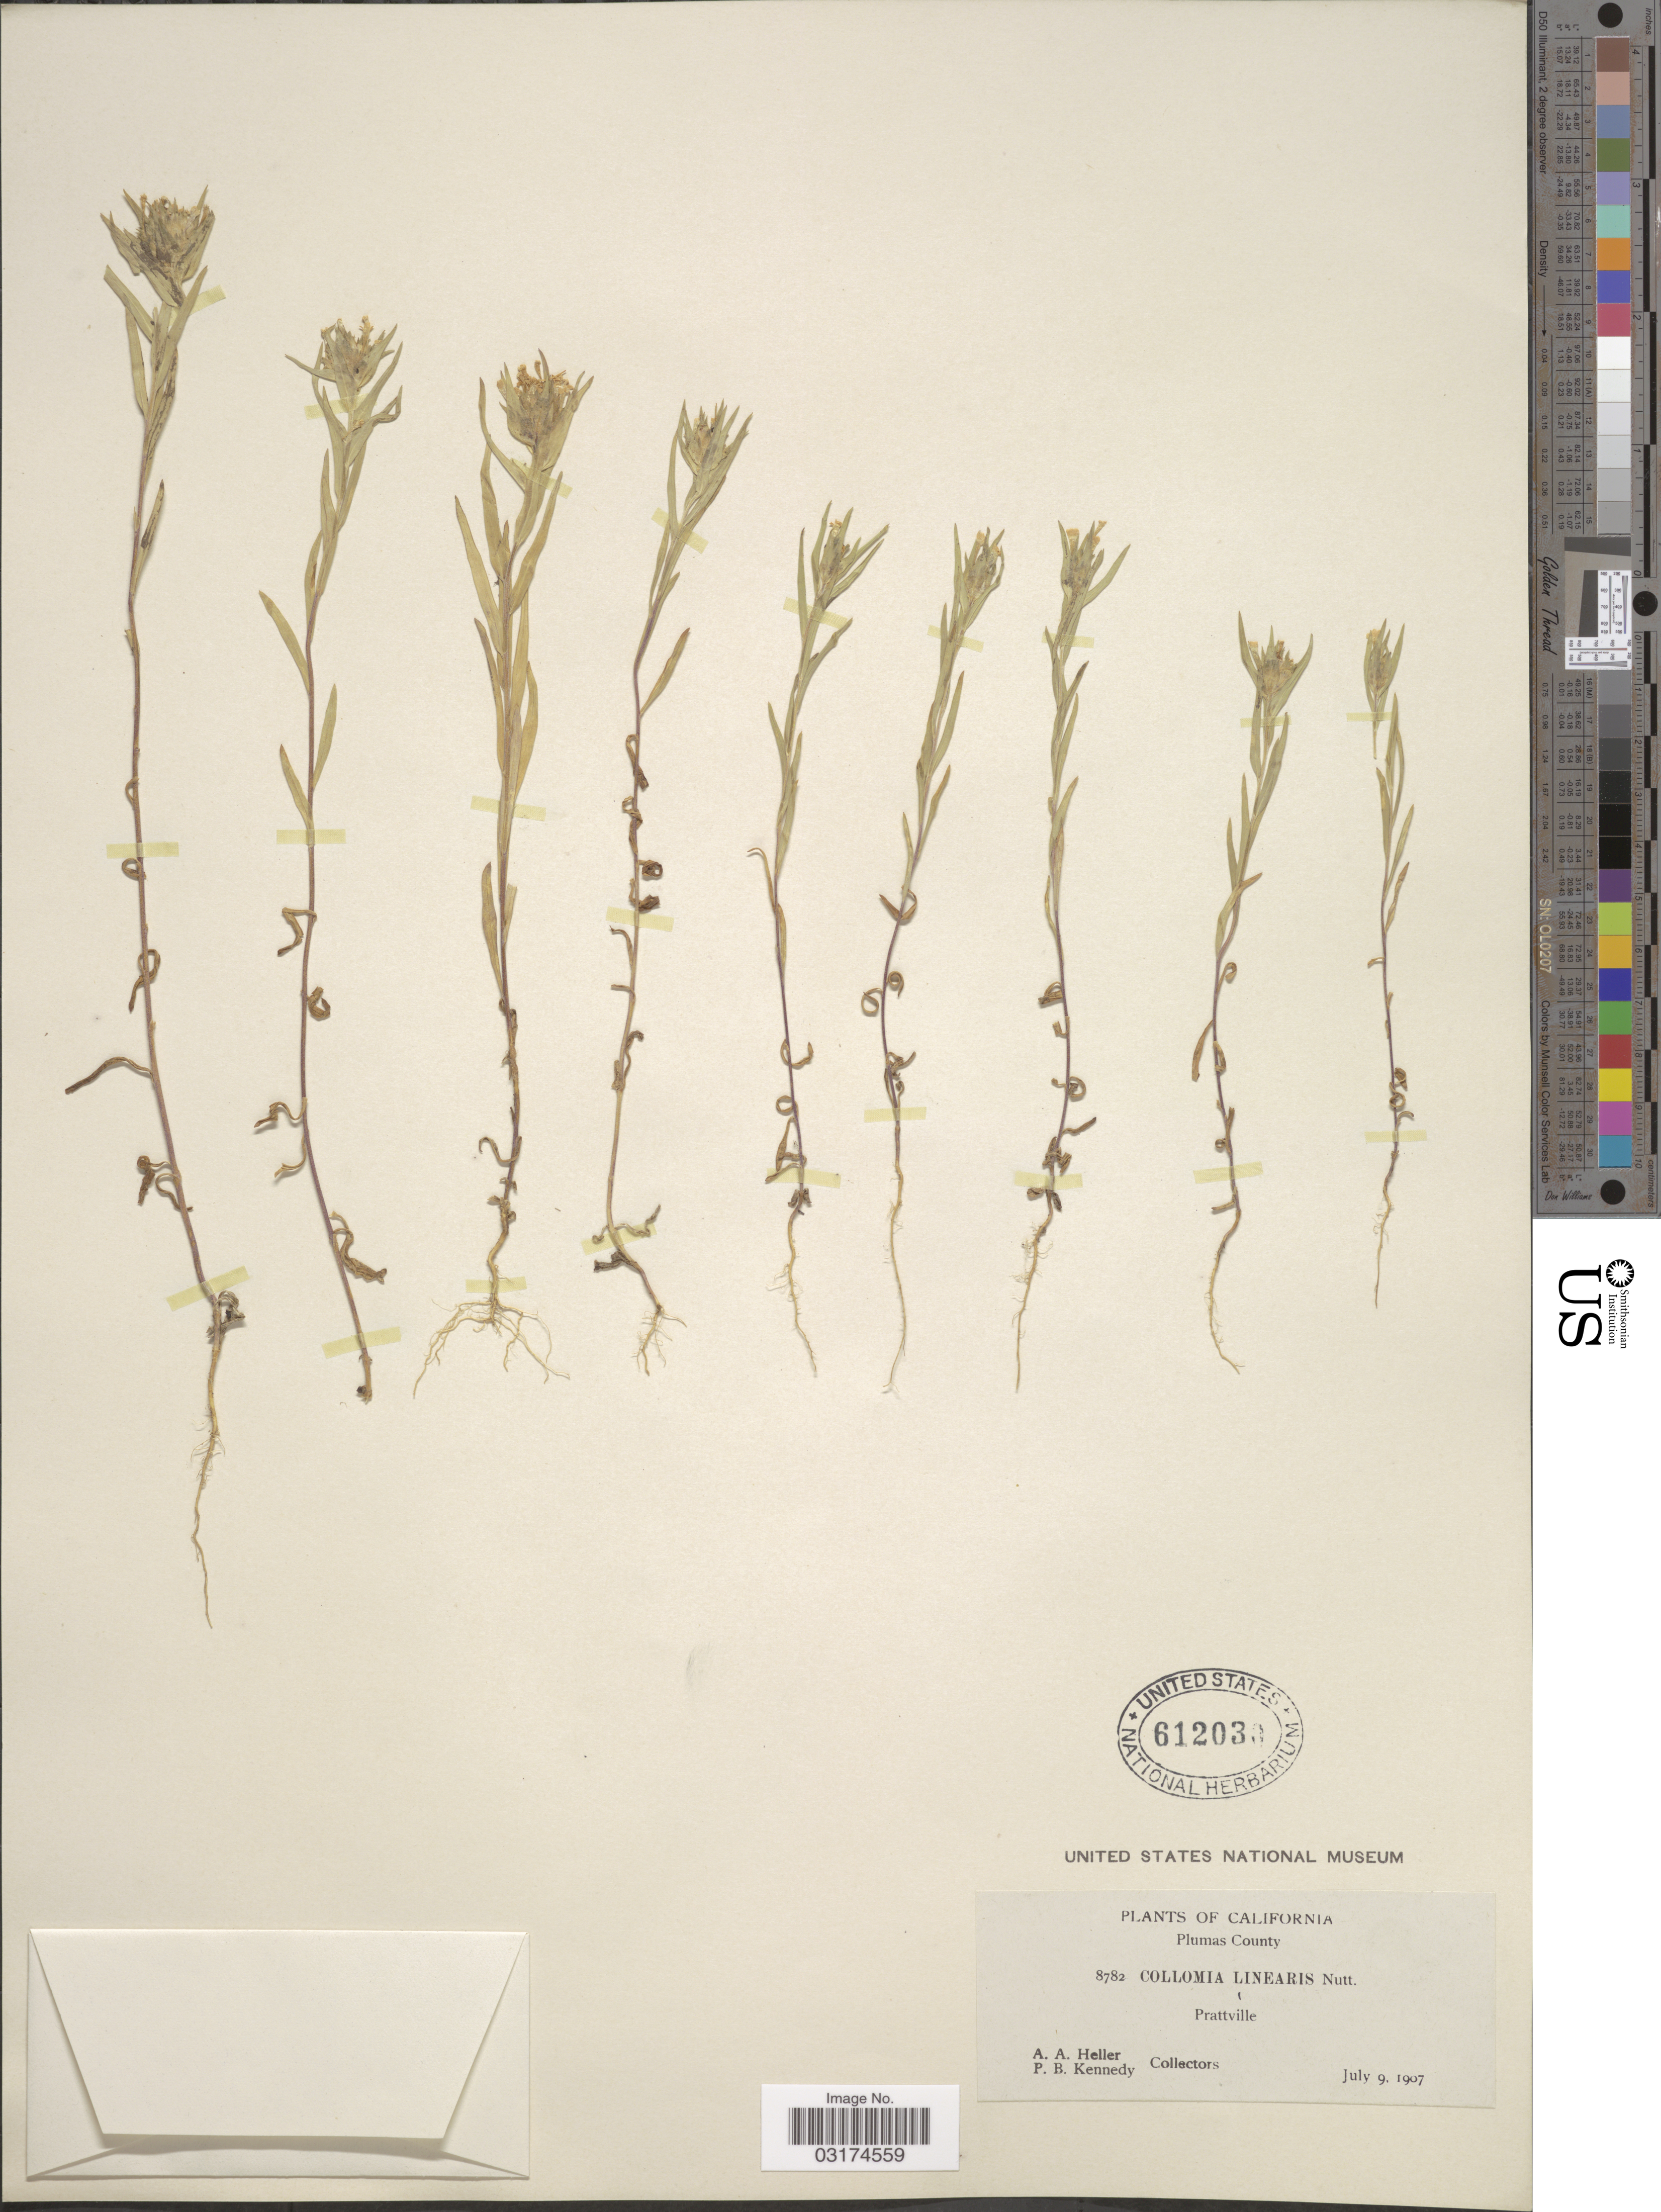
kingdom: Plantae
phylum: Tracheophyta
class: Magnoliopsida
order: Ericales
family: Polemoniaceae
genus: Collomia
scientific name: Collomia linearis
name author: Nutt.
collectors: A. A. Heller & P. B. Kennedy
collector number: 8782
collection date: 1907-07-09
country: United States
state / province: California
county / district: Plumas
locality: Prattville. Plumas County.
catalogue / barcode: US 612030